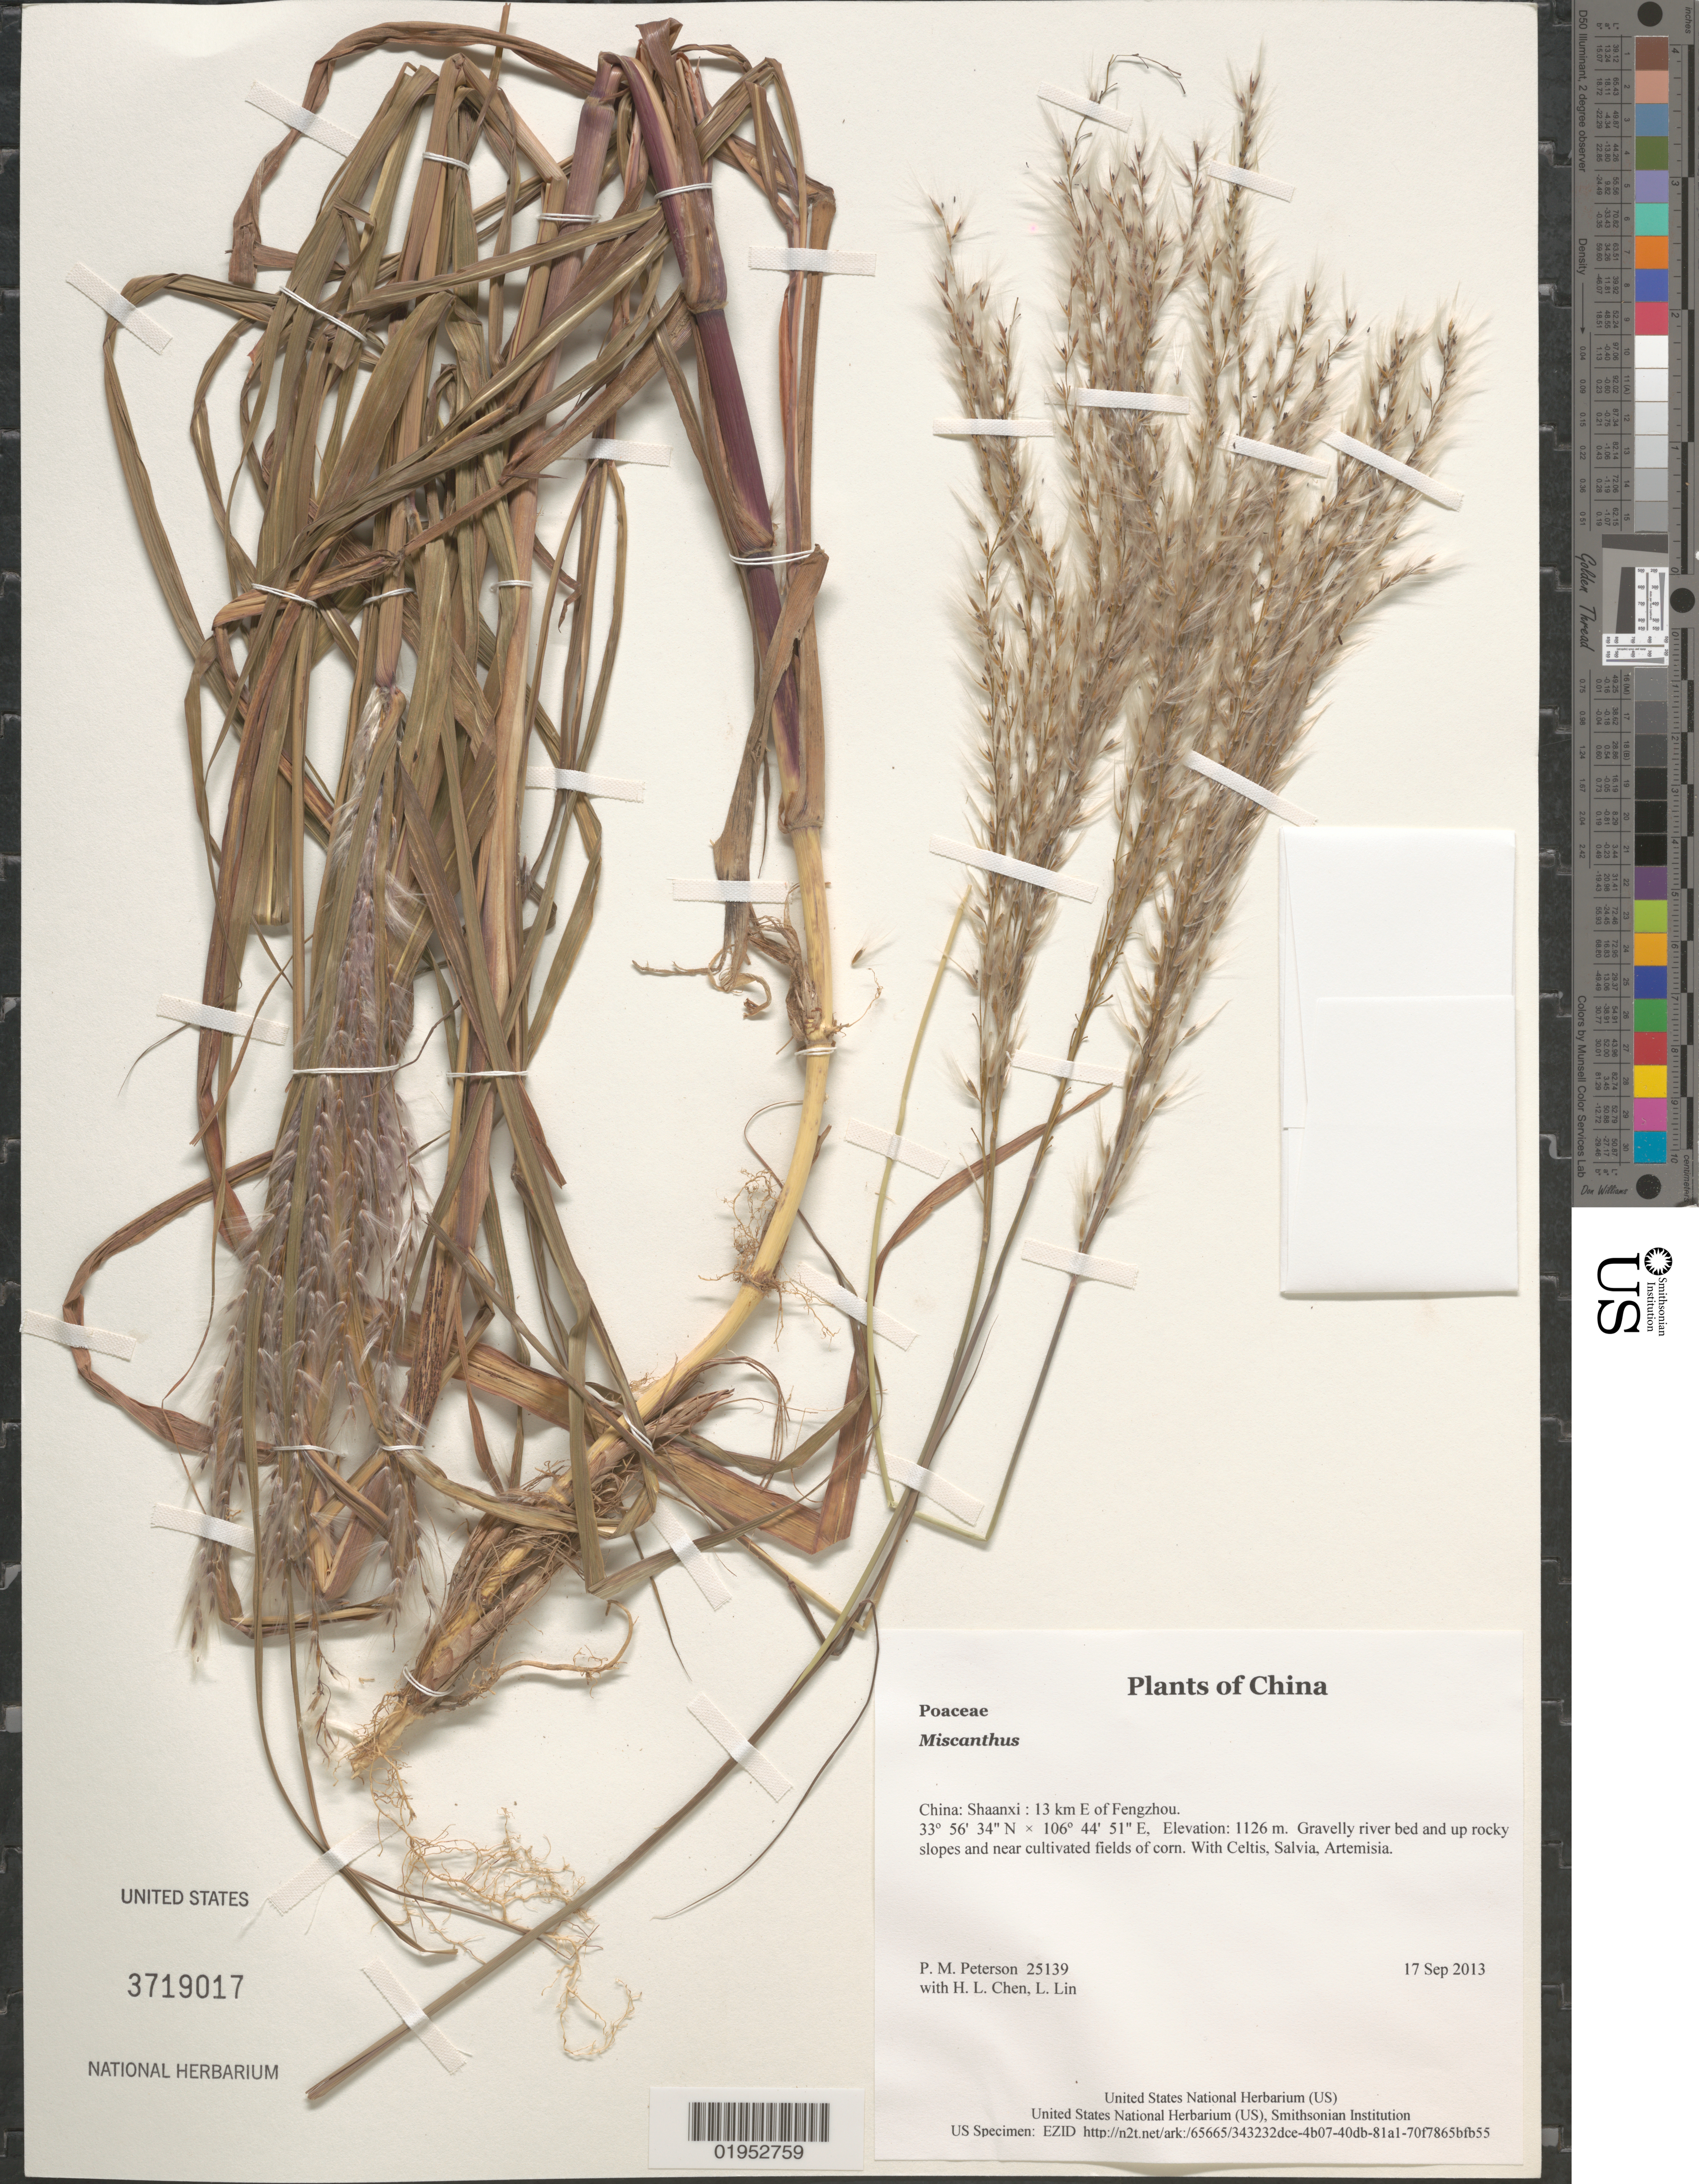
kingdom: Plantae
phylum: Tracheophyta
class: Liliopsida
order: Poales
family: Poaceae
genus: Miscanthus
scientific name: Miscanthus sp.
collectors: P. M. Peterson, H. L. Chen & L. Lin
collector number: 25139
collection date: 2013-09-17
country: China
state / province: Shaanxi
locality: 13 km E of Fengzhou.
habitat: Gravelly river bed and up rocky slopes and near cultivated fields of corn.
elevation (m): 1126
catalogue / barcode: US 3719017